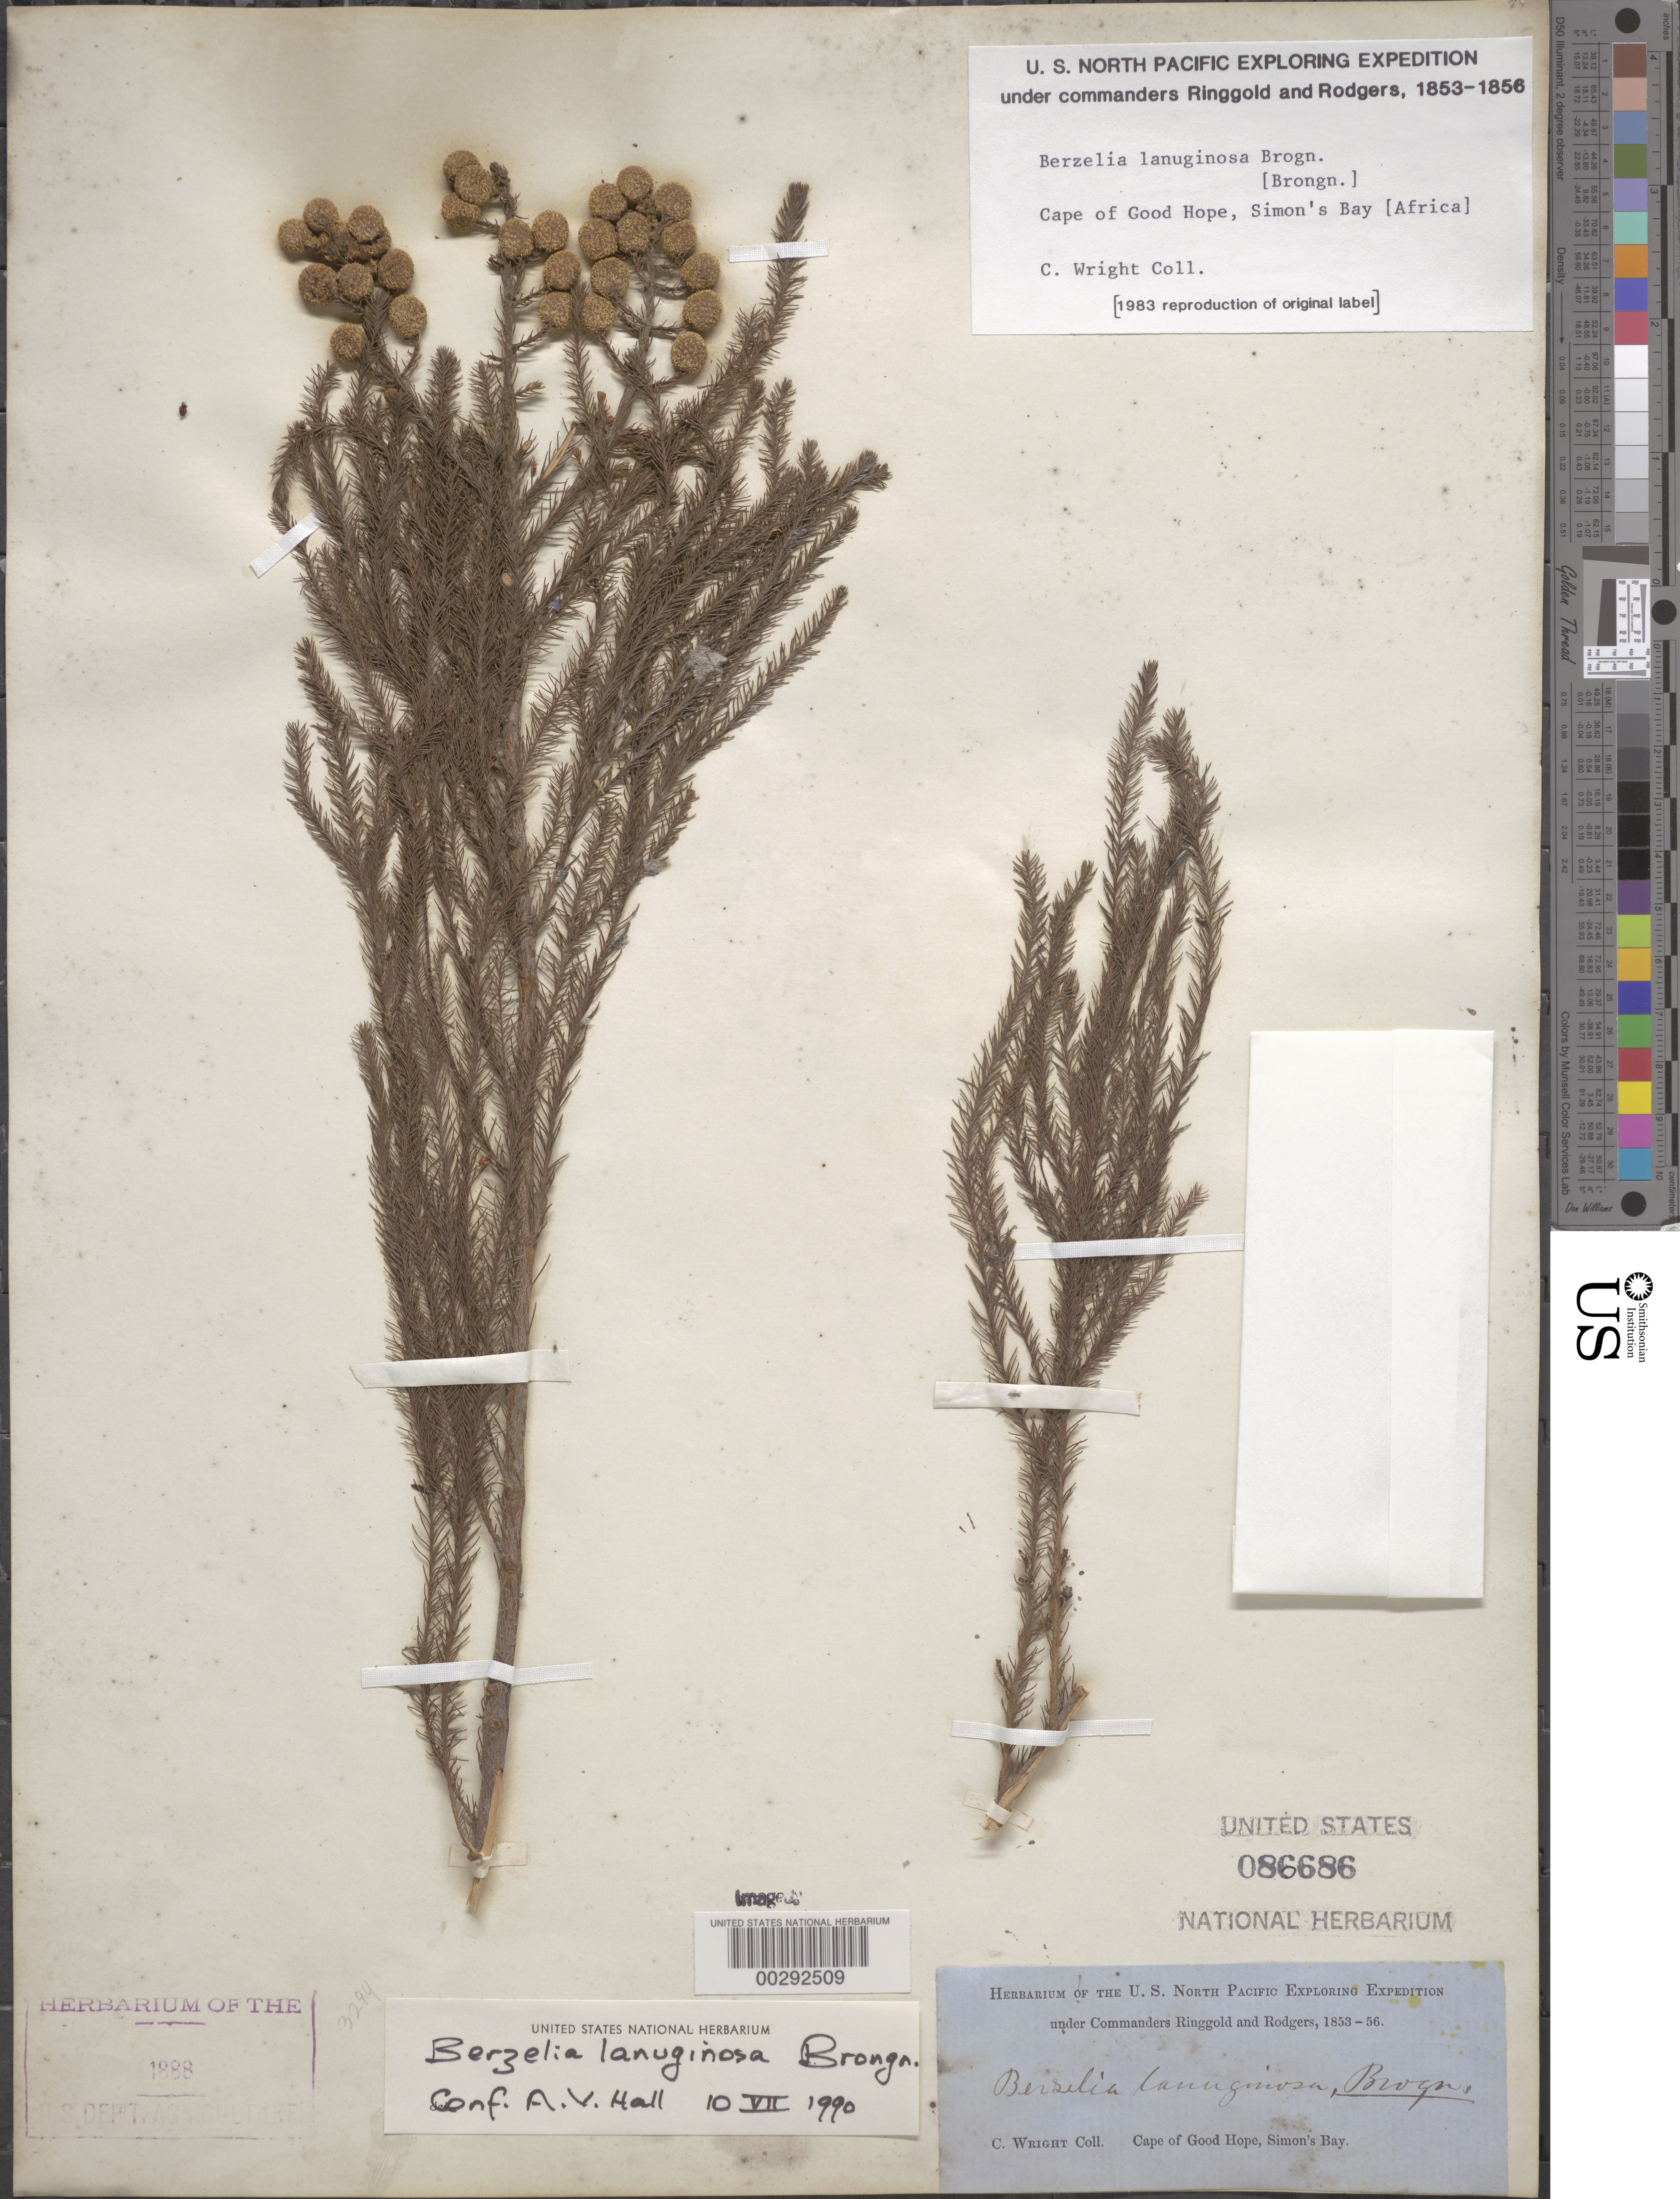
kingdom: Plantae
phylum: Tracheophyta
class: Magnoliopsida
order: Bruniales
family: Bruniaceae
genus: Berzelia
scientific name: Berzelia lanuginosa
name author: (L.) Brongn.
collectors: Wilkes Explor. Exped.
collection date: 1838/1842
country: South Africa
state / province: Western Cape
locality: Simon's bay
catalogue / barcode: US 86686